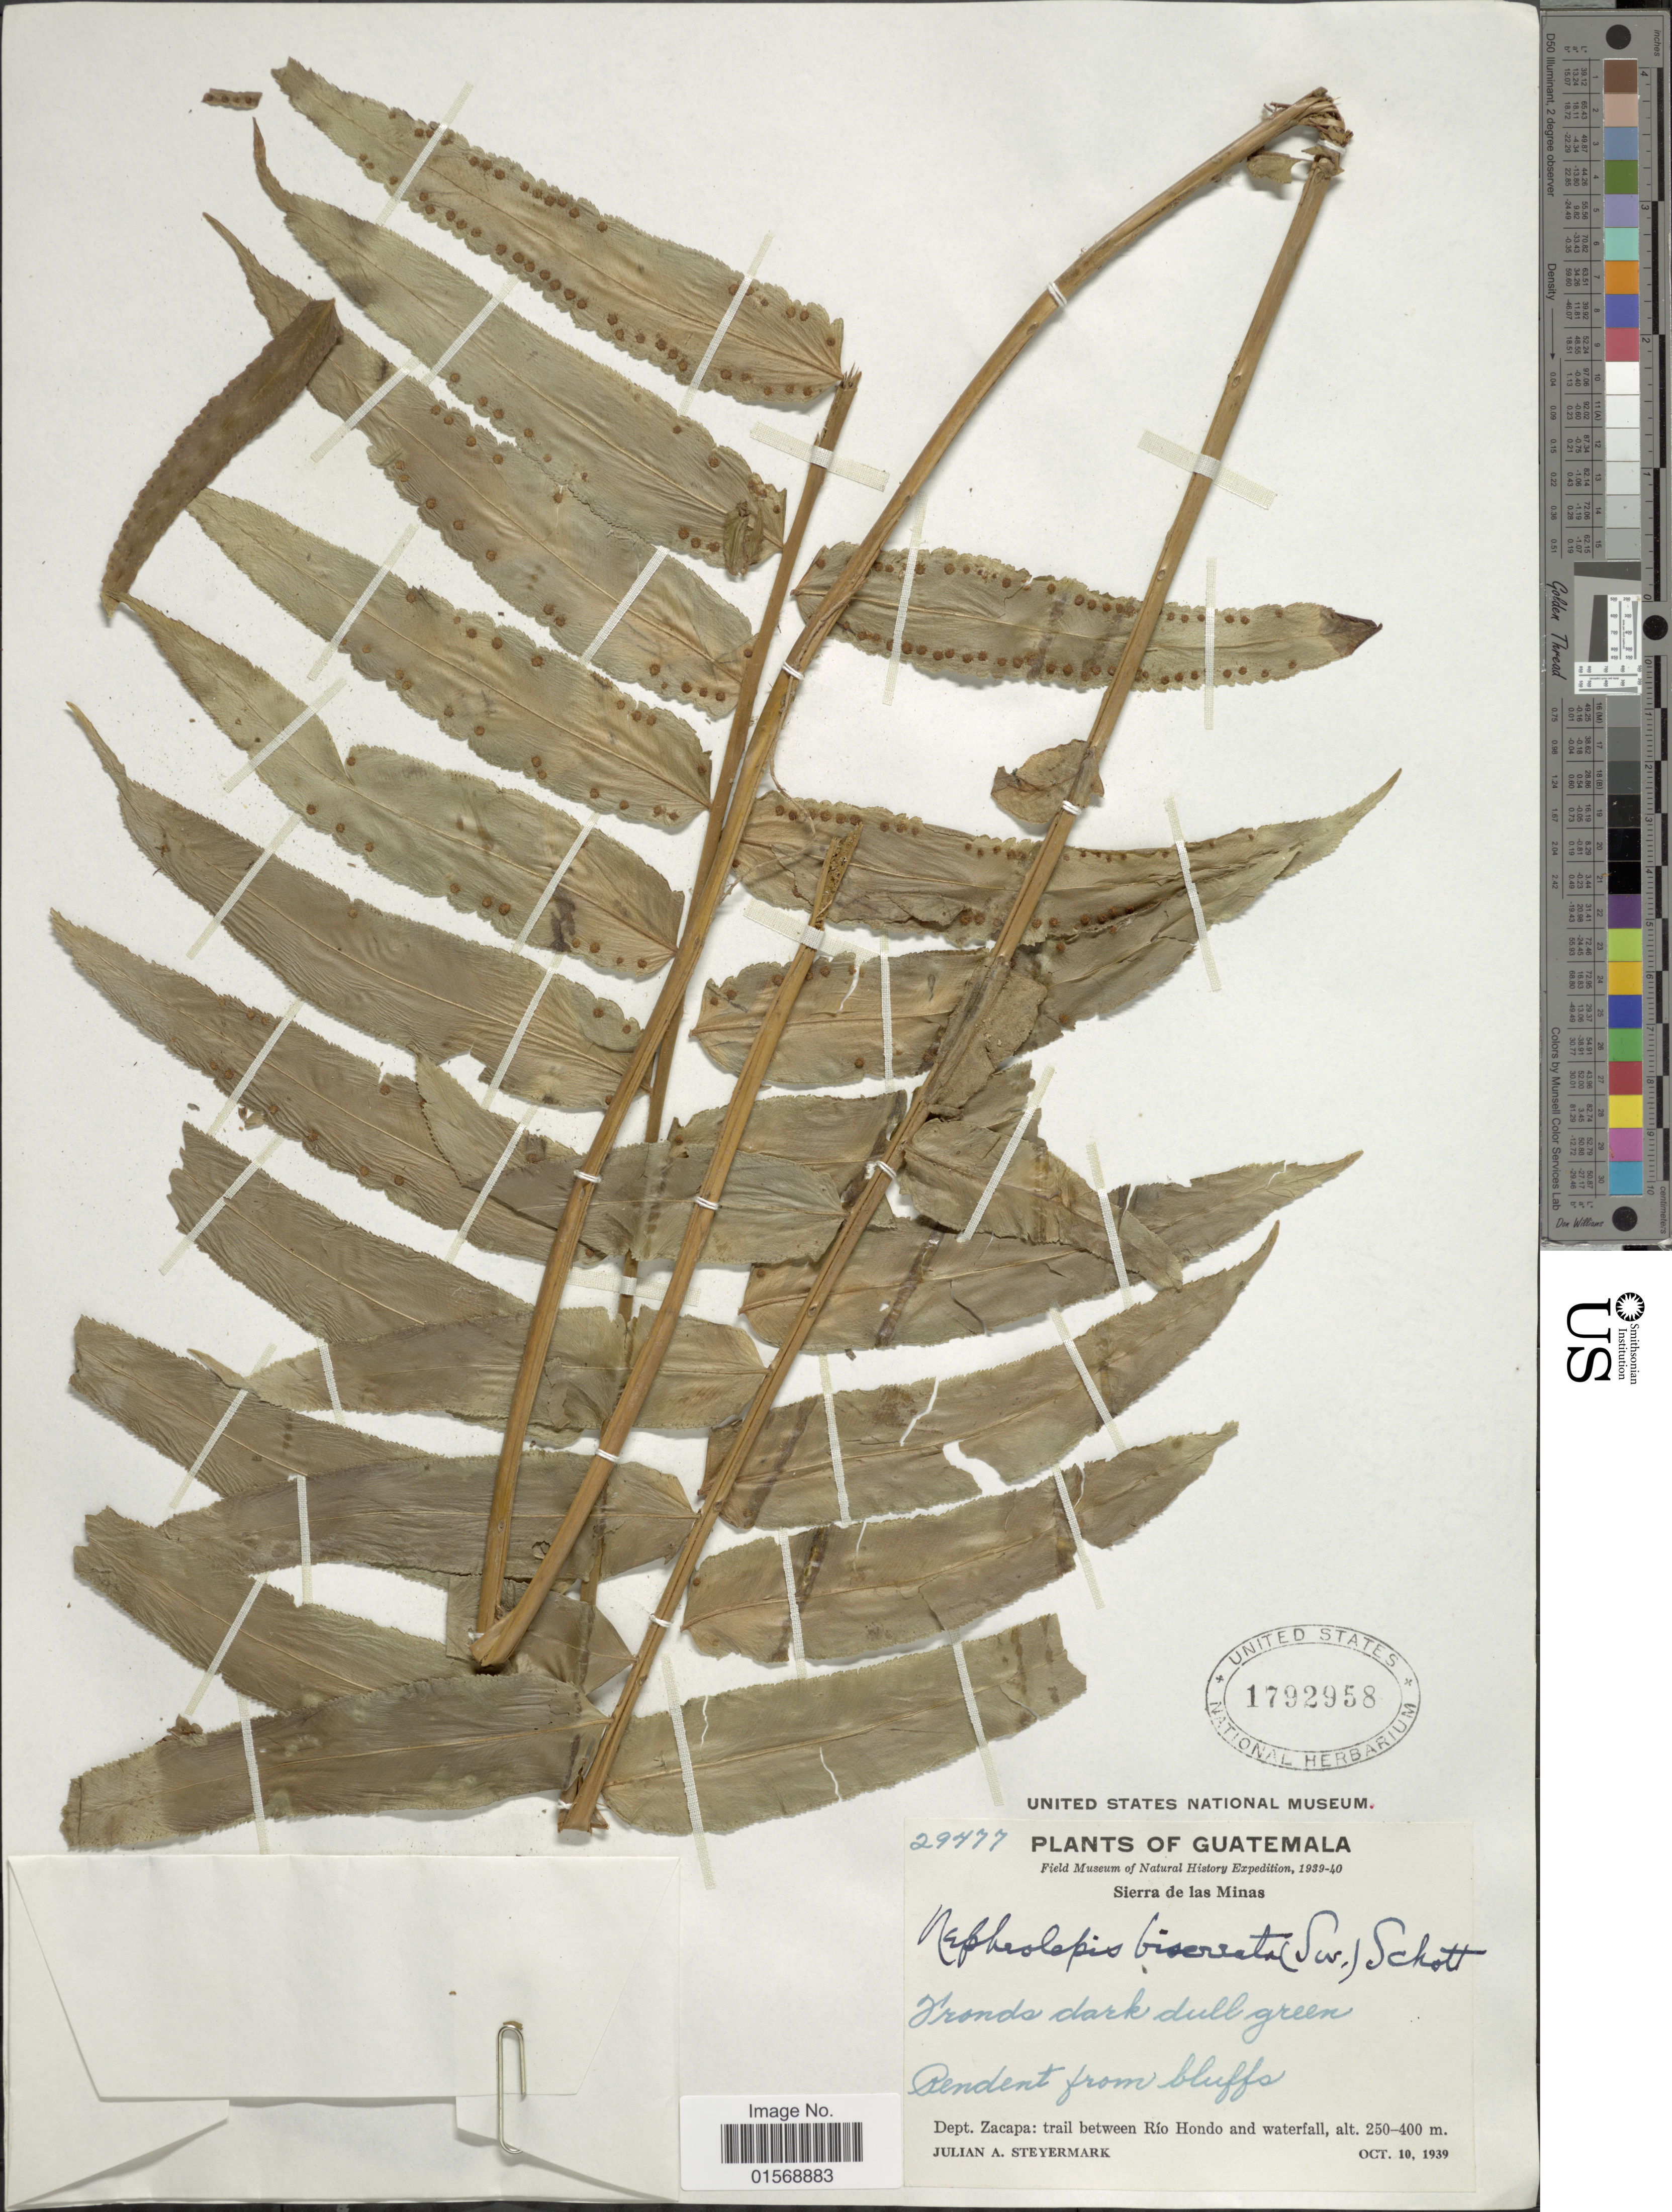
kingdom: Plantae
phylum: Tracheophyta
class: Polypodiopsida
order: Polypodiales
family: Nephrolepidaceae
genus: Nephrolepis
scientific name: Nephrolepis biserrata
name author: (Sw.) Schott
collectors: J. Steyermark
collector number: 29477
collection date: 1939-10-10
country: Guatemala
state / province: Zacapa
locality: Guatemala, Sierra de las Minas. Dept. Zacapa: trail between Rio Hondo and waterfall.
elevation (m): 250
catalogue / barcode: US 1792958